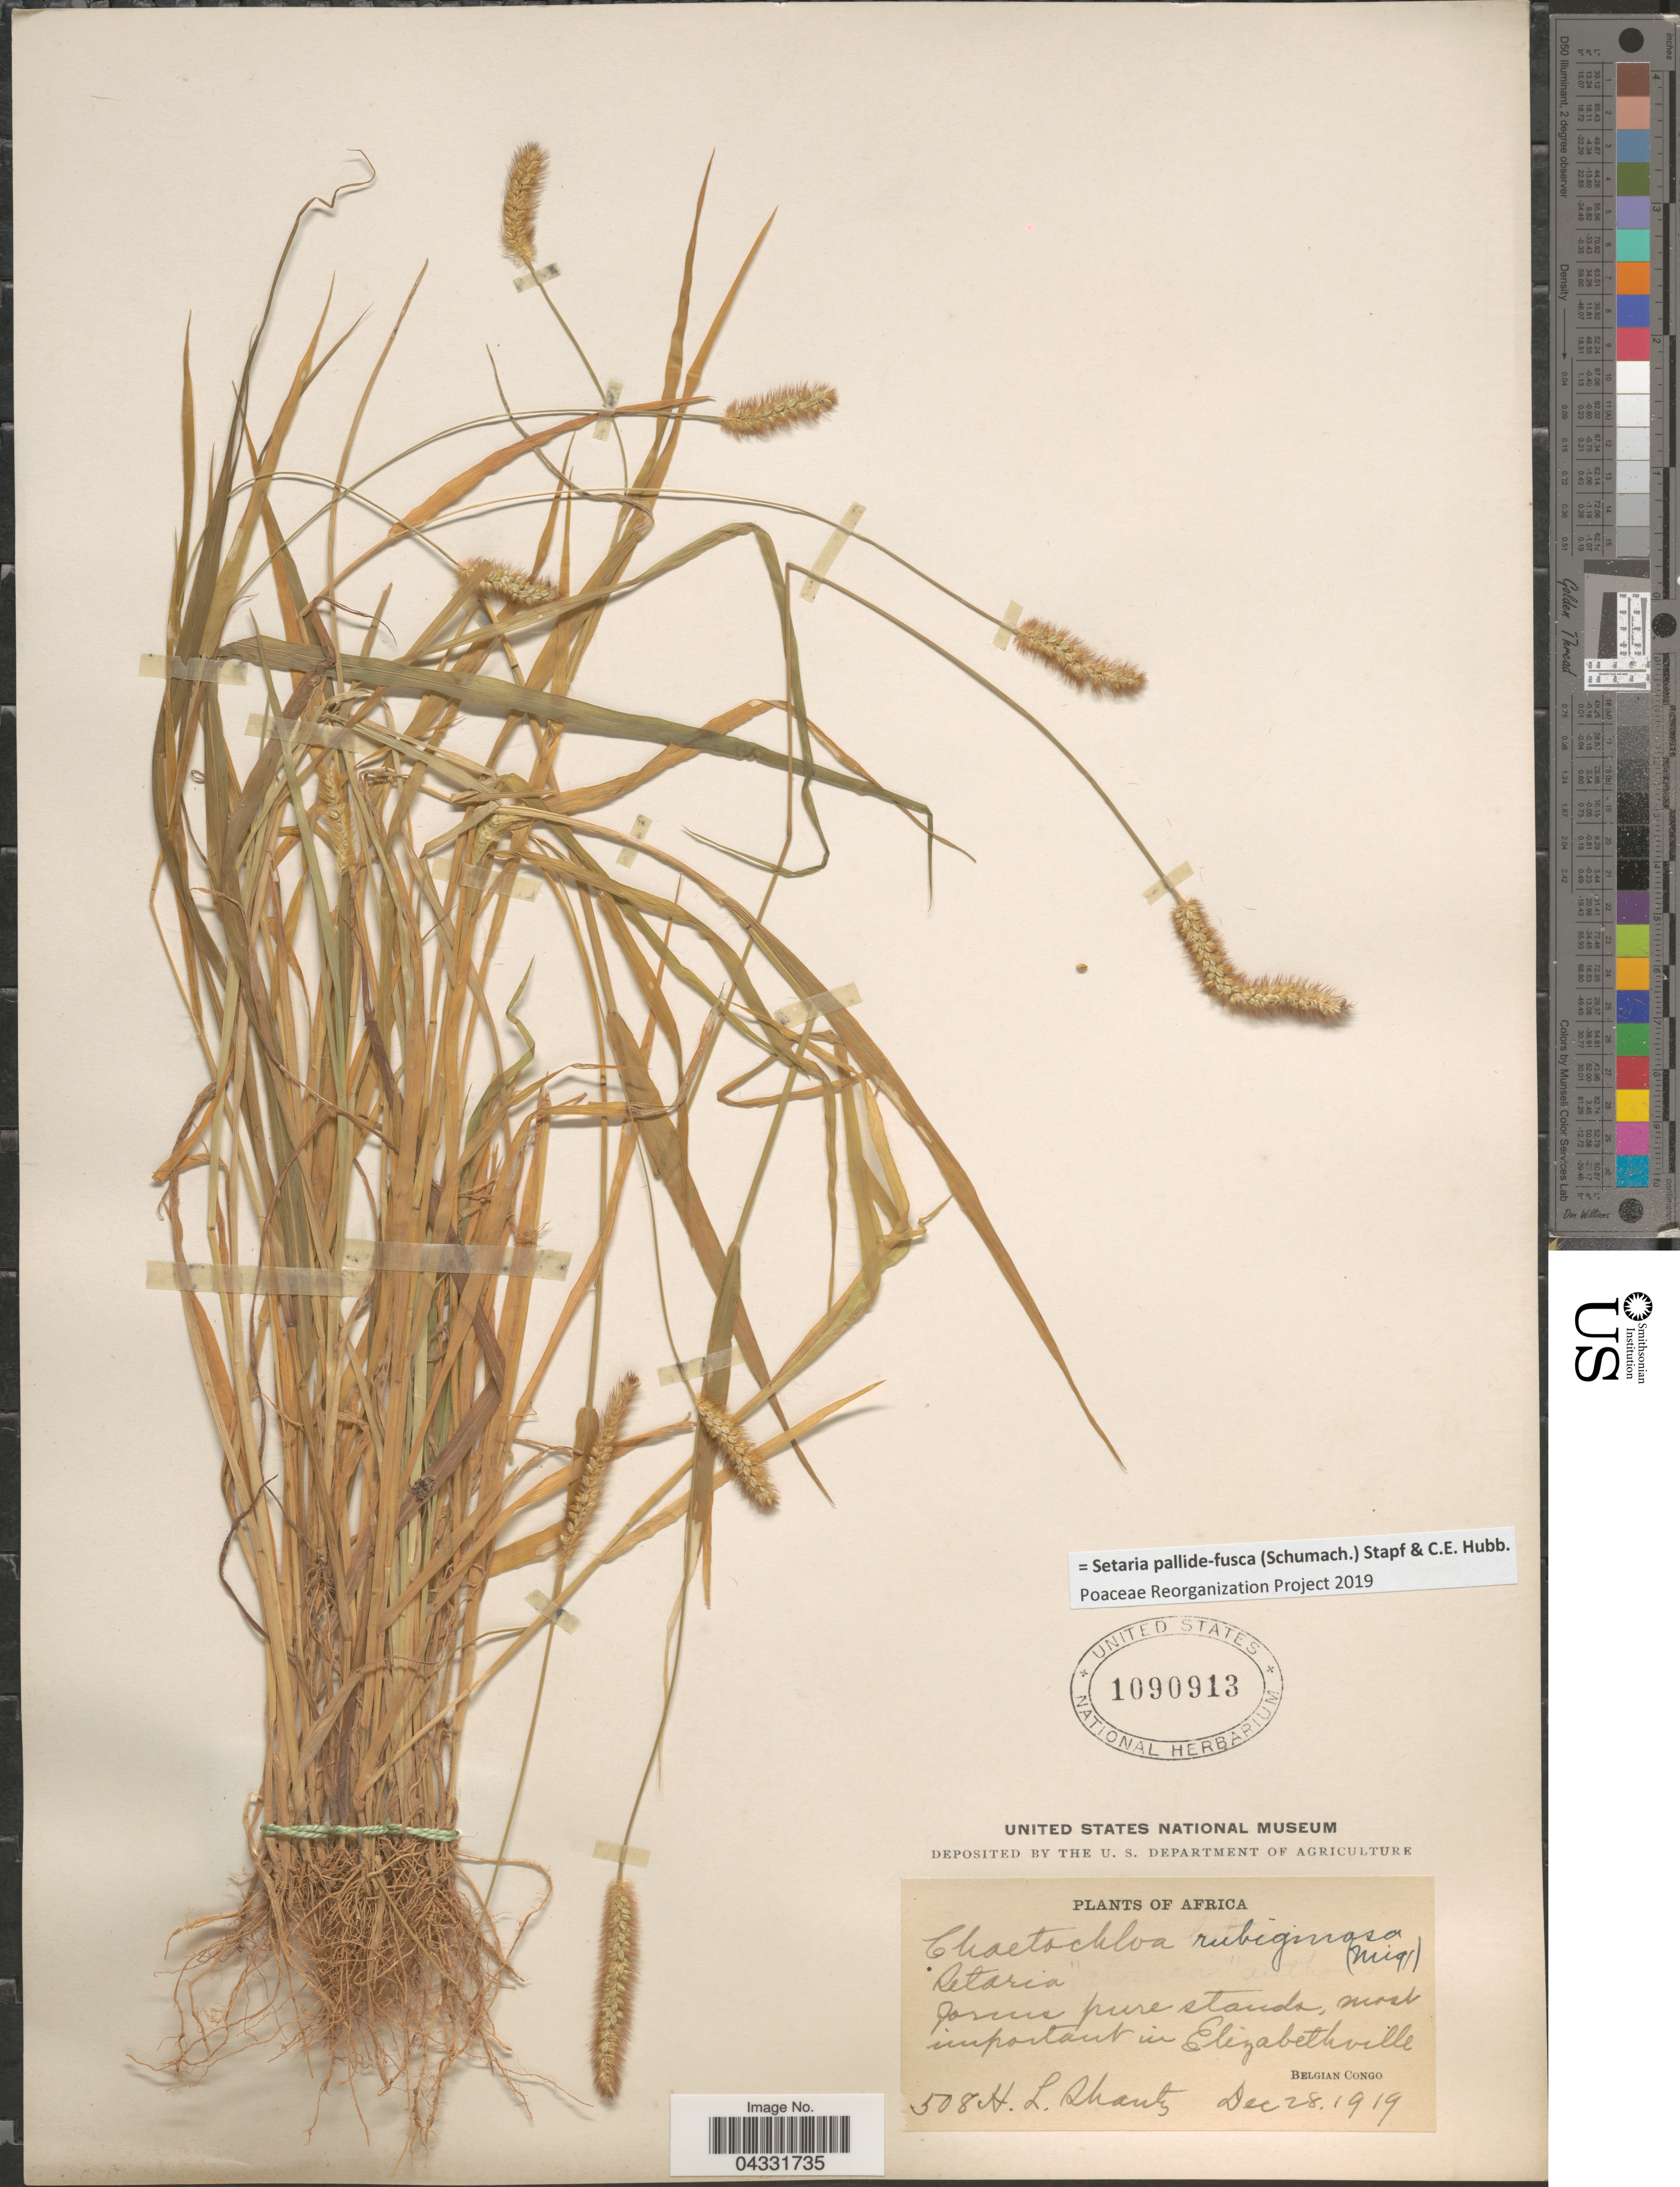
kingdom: Plantae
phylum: Tracheophyta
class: Liliopsida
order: Poales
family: Poaceae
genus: Setaria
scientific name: Setaria pallide-fusca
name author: (Schumach.) Stapf & C.E. Hubb.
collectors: H. Shantz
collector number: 508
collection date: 1919-12-28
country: Congo, Democratic Republic of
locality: In Elizabethville. Belgian Congo.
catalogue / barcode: US 1090913